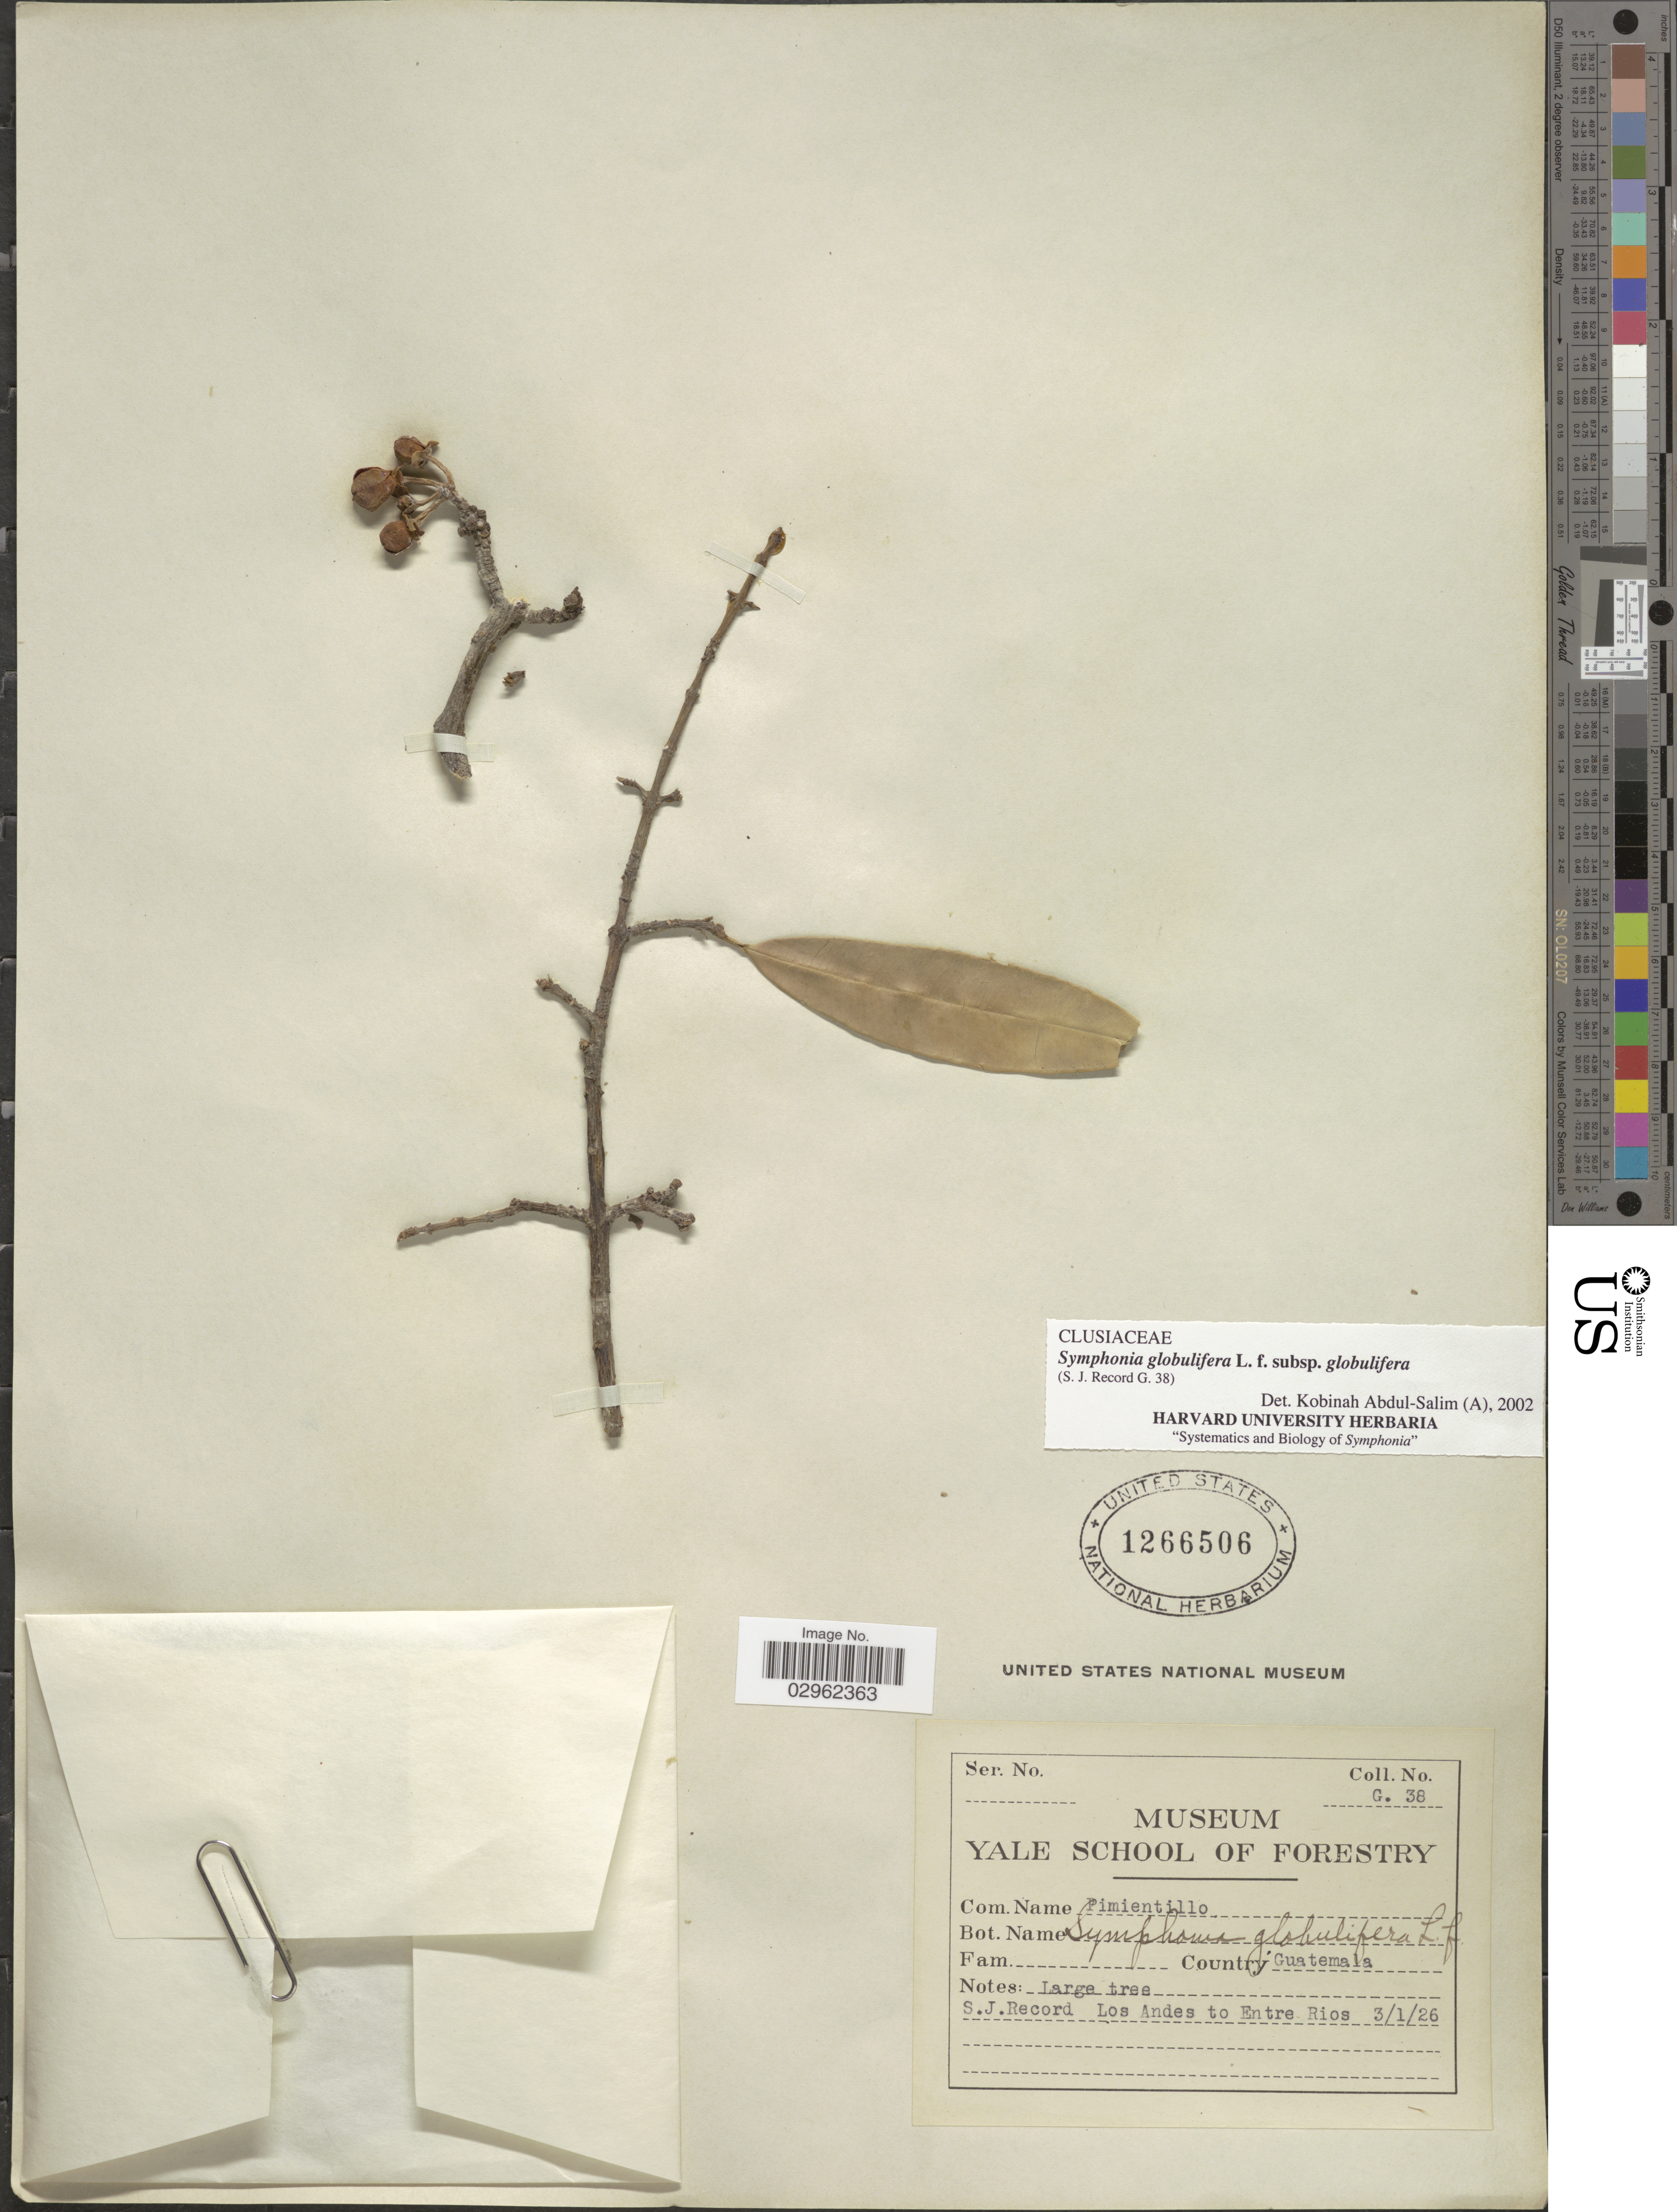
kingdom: Plantae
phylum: Tracheophyta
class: Magnoliopsida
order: Malpighiales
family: Clusiaceae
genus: Symphonia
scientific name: Symphonia globulifera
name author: L. f.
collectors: S. J. Record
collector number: G.38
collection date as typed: Transcribed d/m/y: 3/1/26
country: Guatemala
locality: Los Andes to Entre Rios.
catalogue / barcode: US 1266506